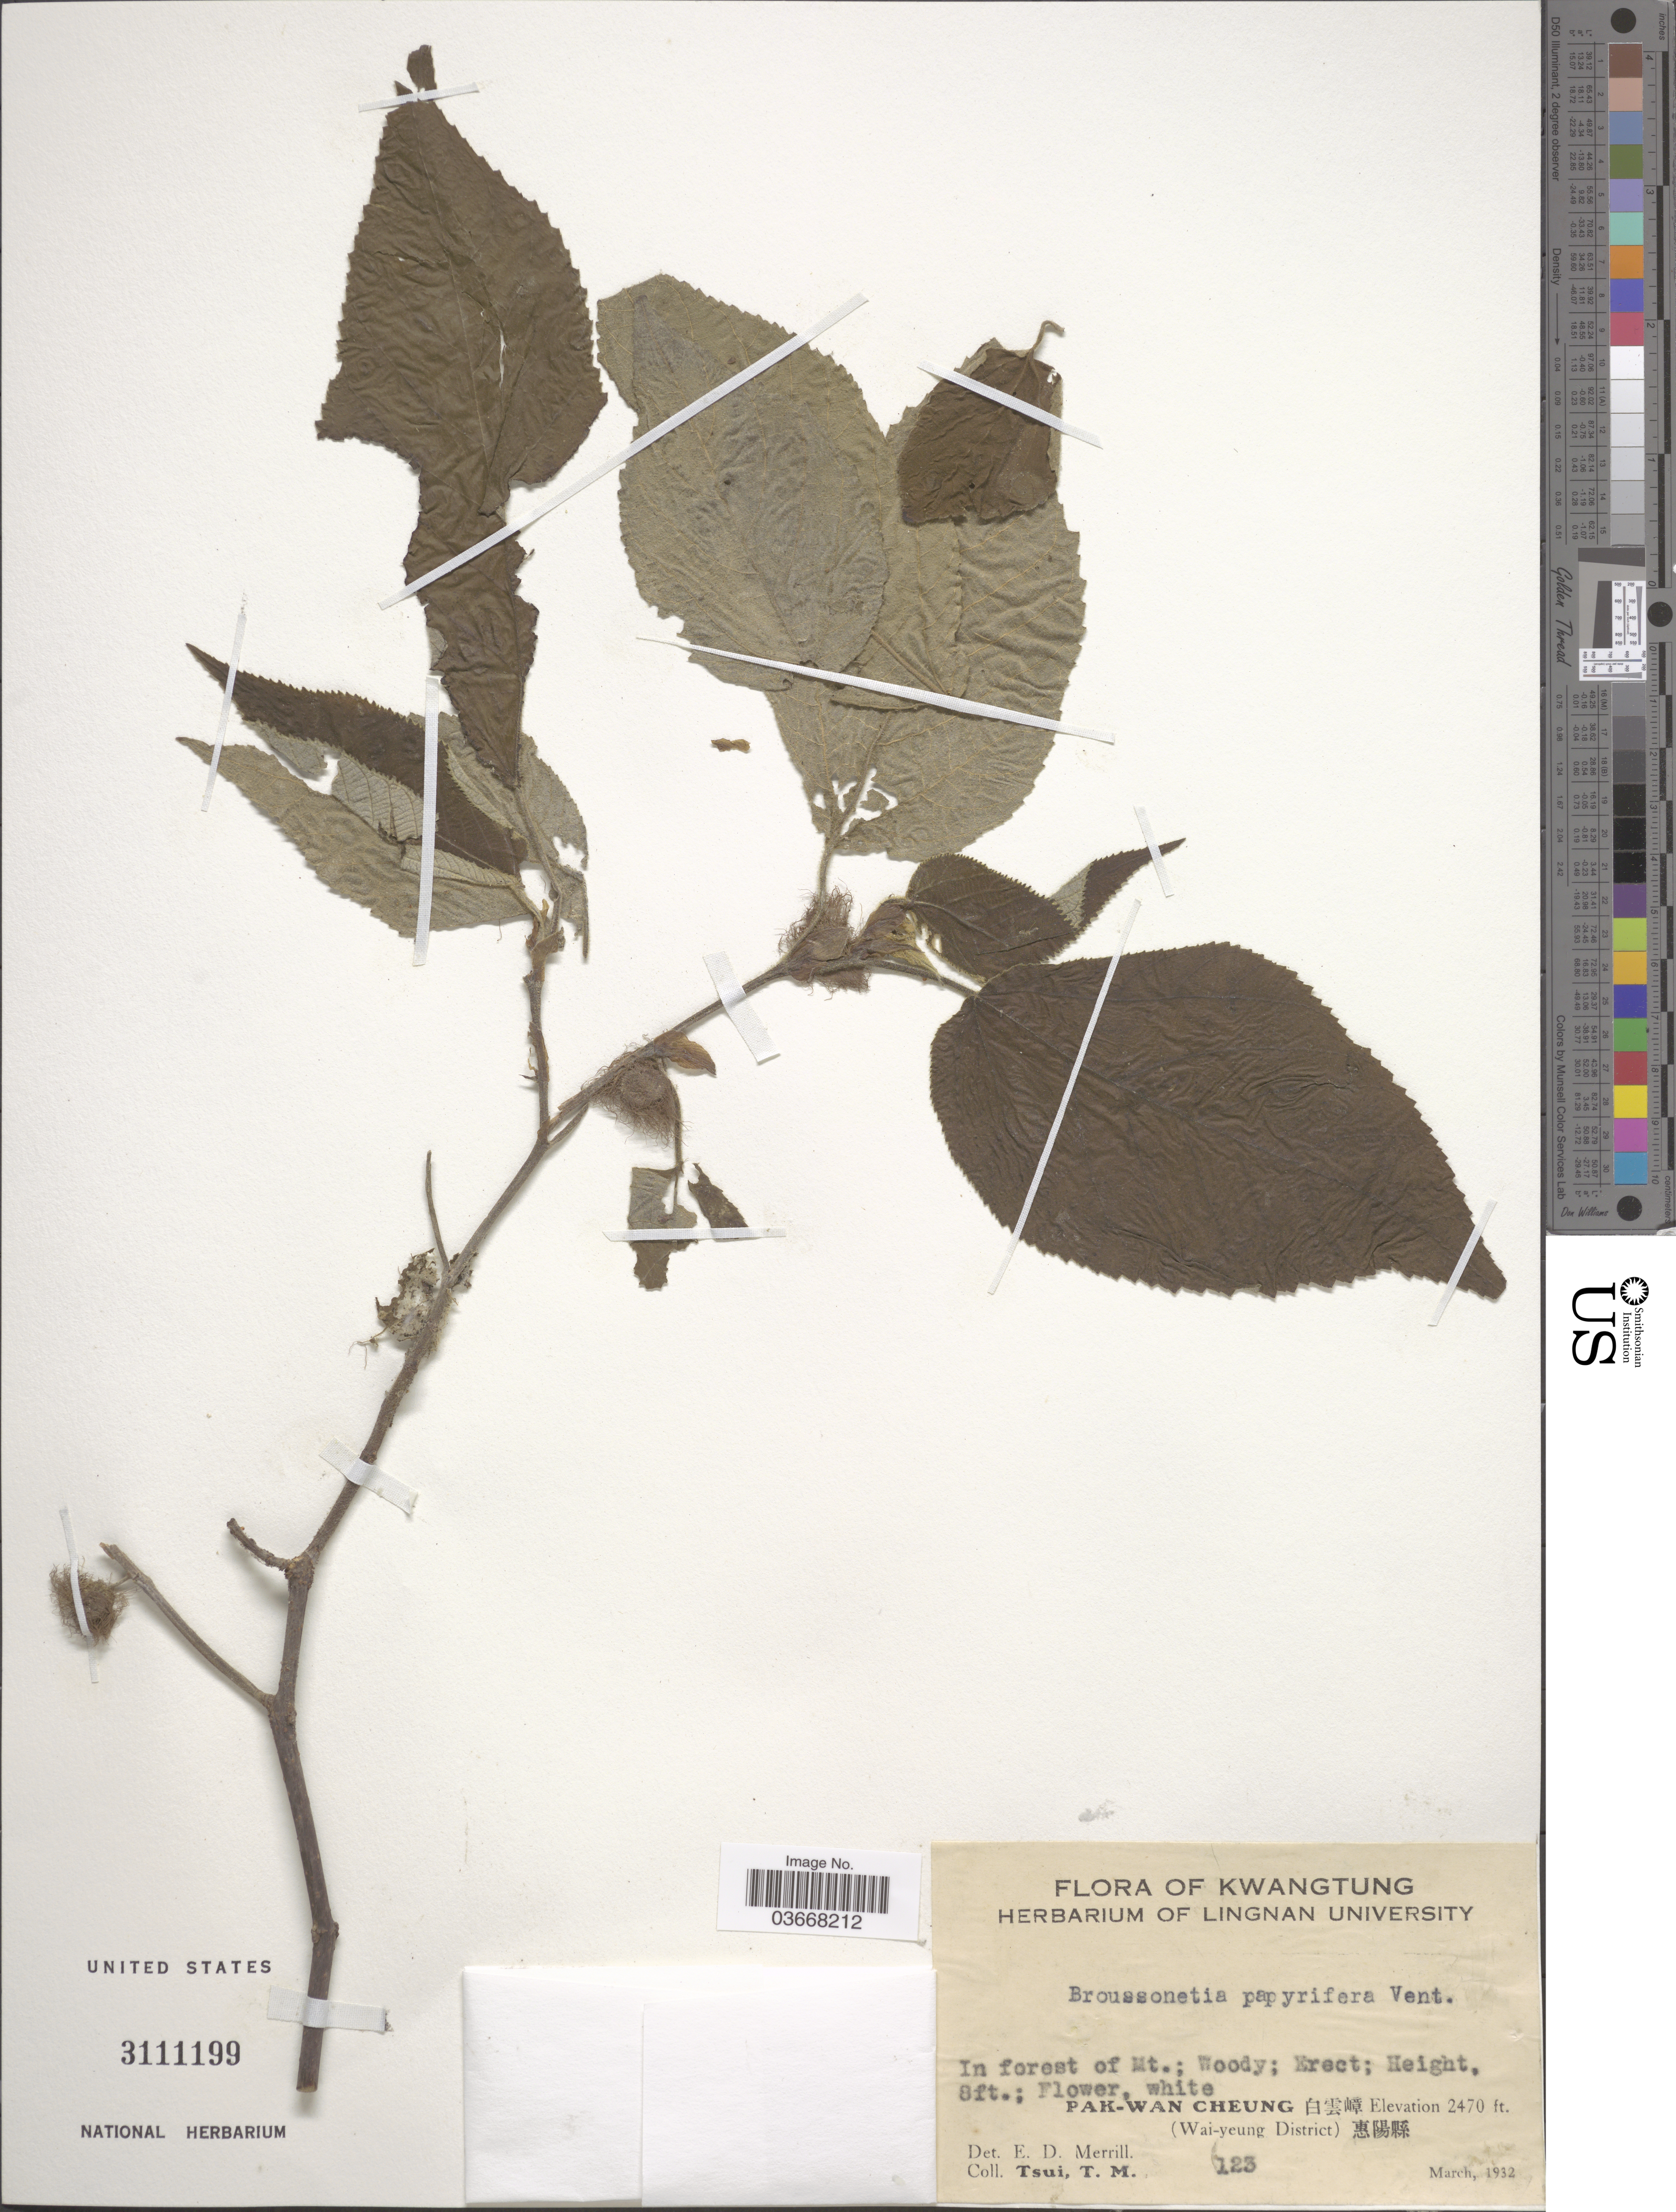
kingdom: Plantae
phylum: Tracheophyta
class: Magnoliopsida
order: Rosales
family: Moraceae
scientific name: Broussoneta papyrifera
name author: (L.) L'Hér. ex Vent.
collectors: T. Tsui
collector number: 123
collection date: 1932-03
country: China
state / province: Guangdong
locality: Kwangtung. Pak-Wan Cheung X. (Wai-yeung District) X.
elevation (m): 753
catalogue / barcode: US 3111199